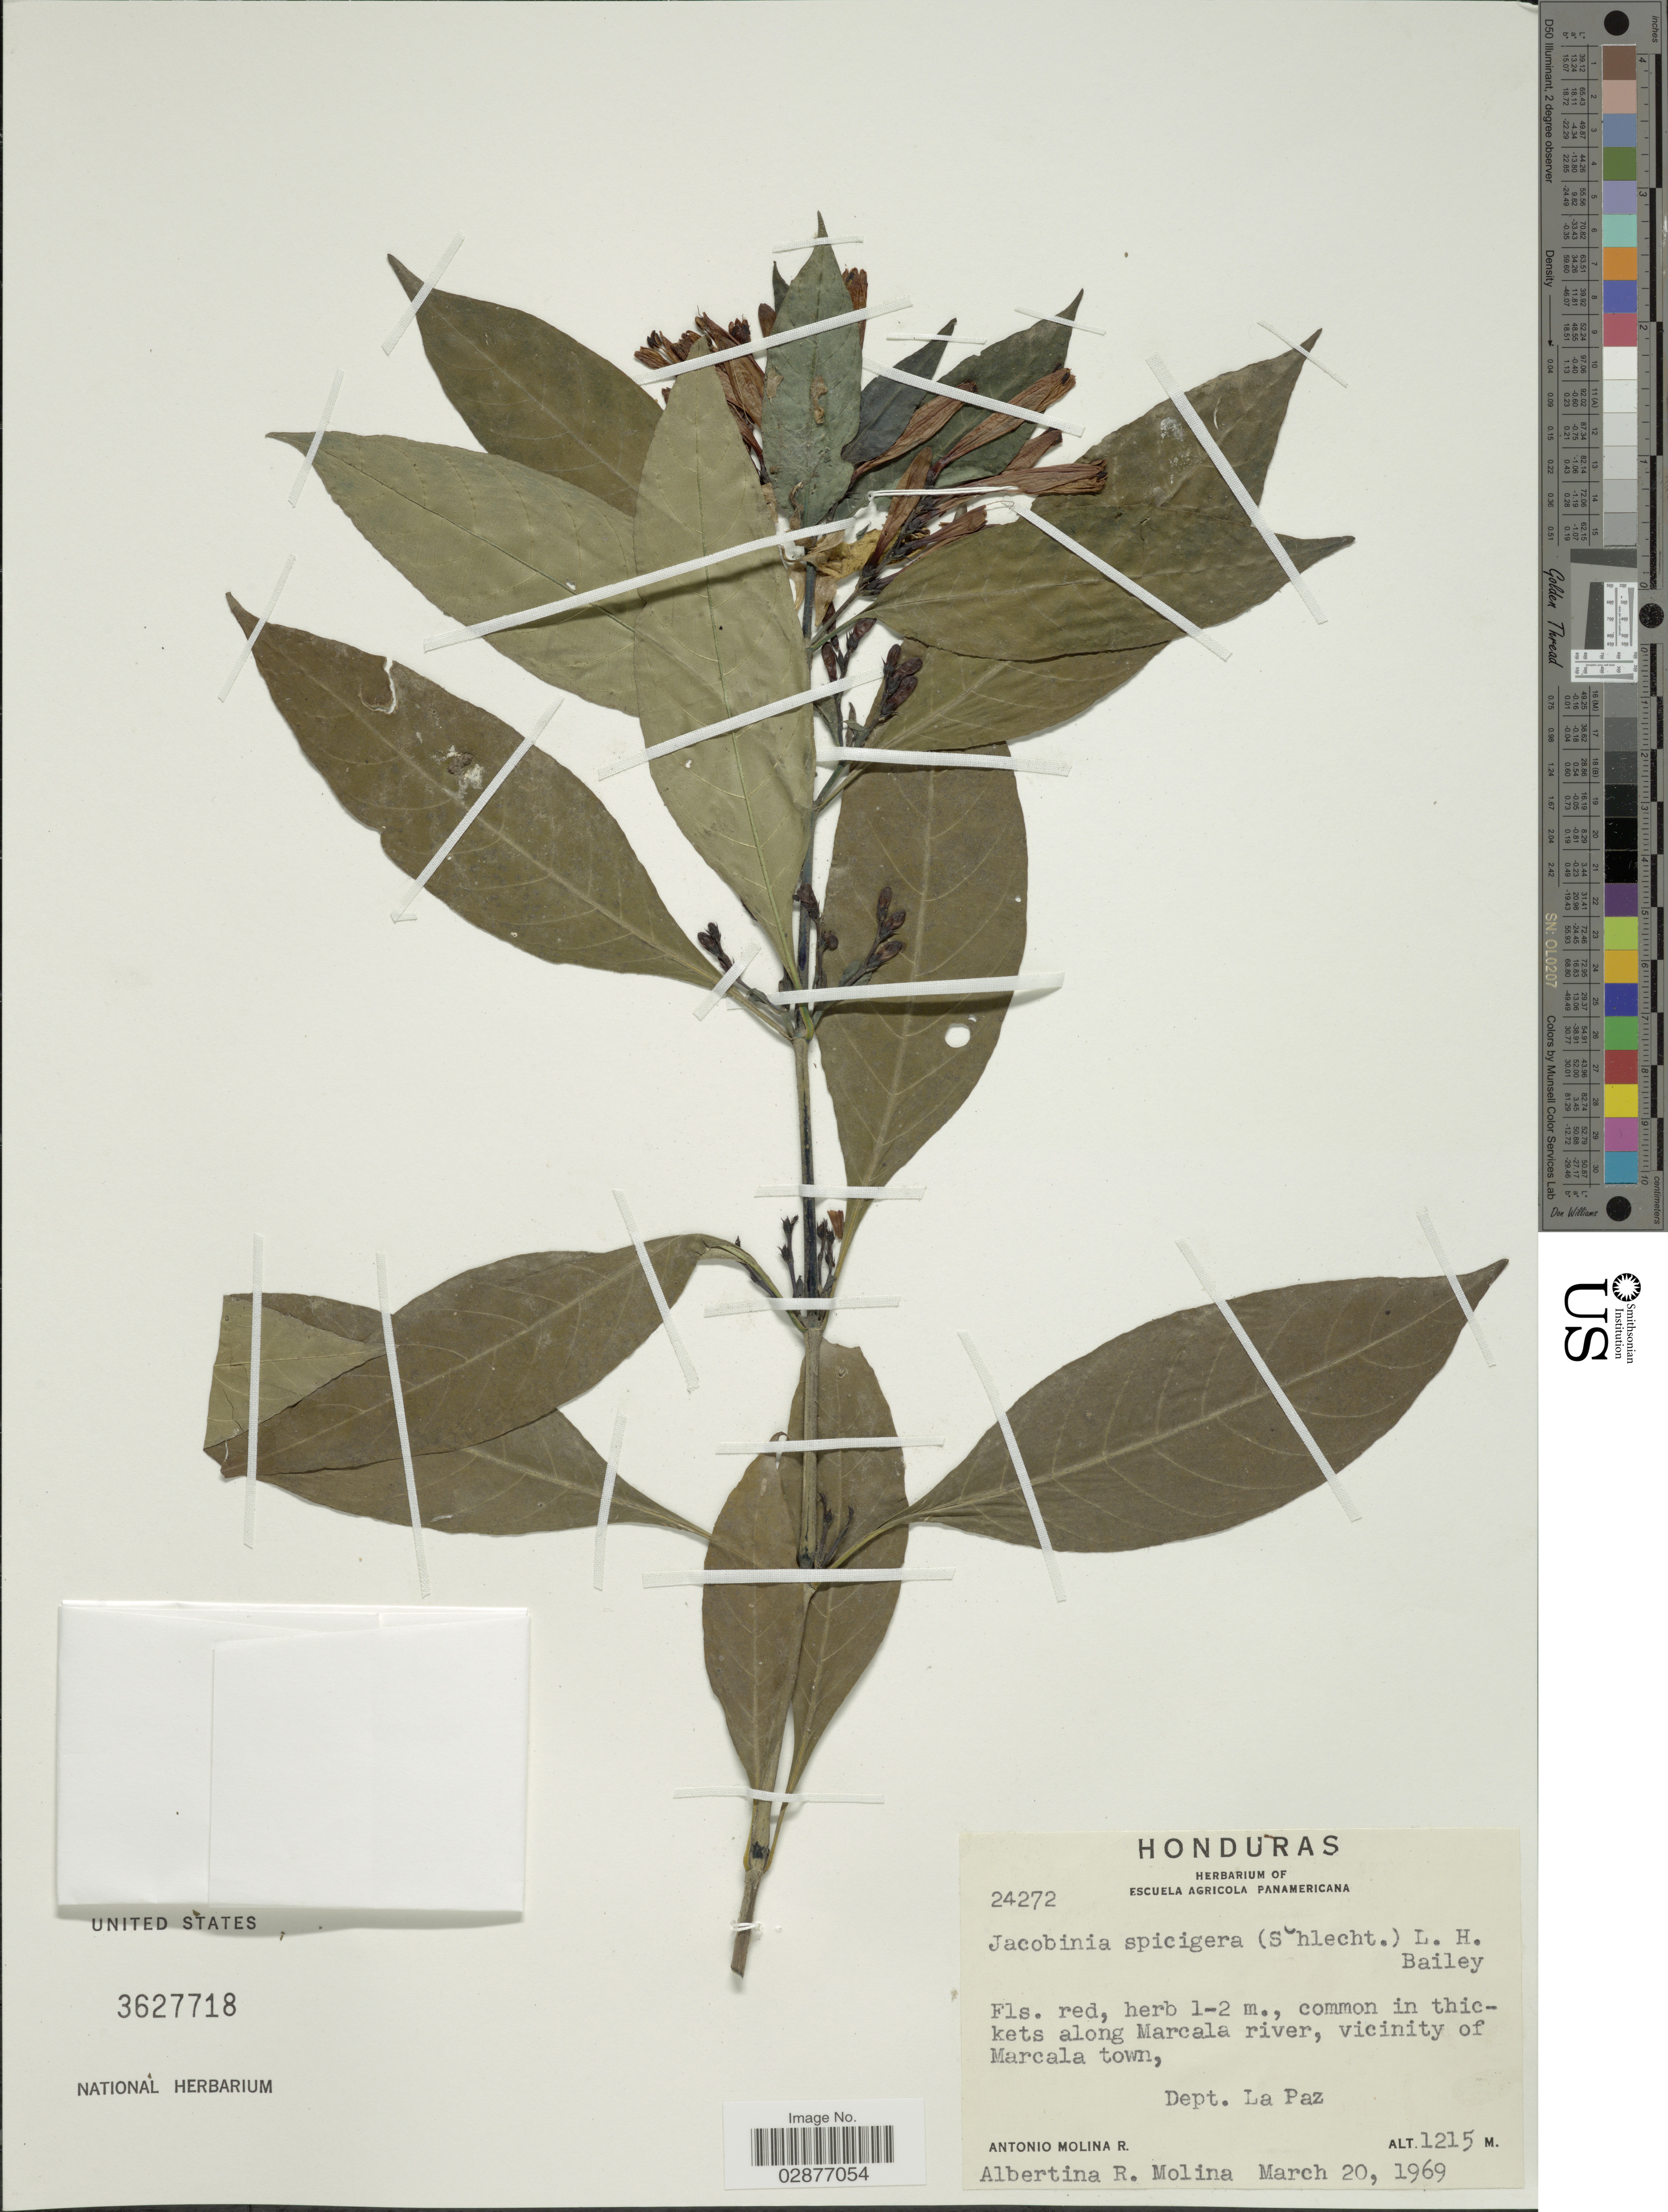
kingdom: Plantae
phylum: Tracheophyta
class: Magnoliopsida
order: Lamiales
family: Acanthaceae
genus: Justicia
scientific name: Justicia spicigera 'Sidicaro'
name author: Schltdl.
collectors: A. Molina R. & A. R. Molina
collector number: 24272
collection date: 1969-03-20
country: Honduras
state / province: La Paz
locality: Common in thickets along Marcala river, vicinity of Marcala town, Dept. La Paz.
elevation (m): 1215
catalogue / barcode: US 3627718